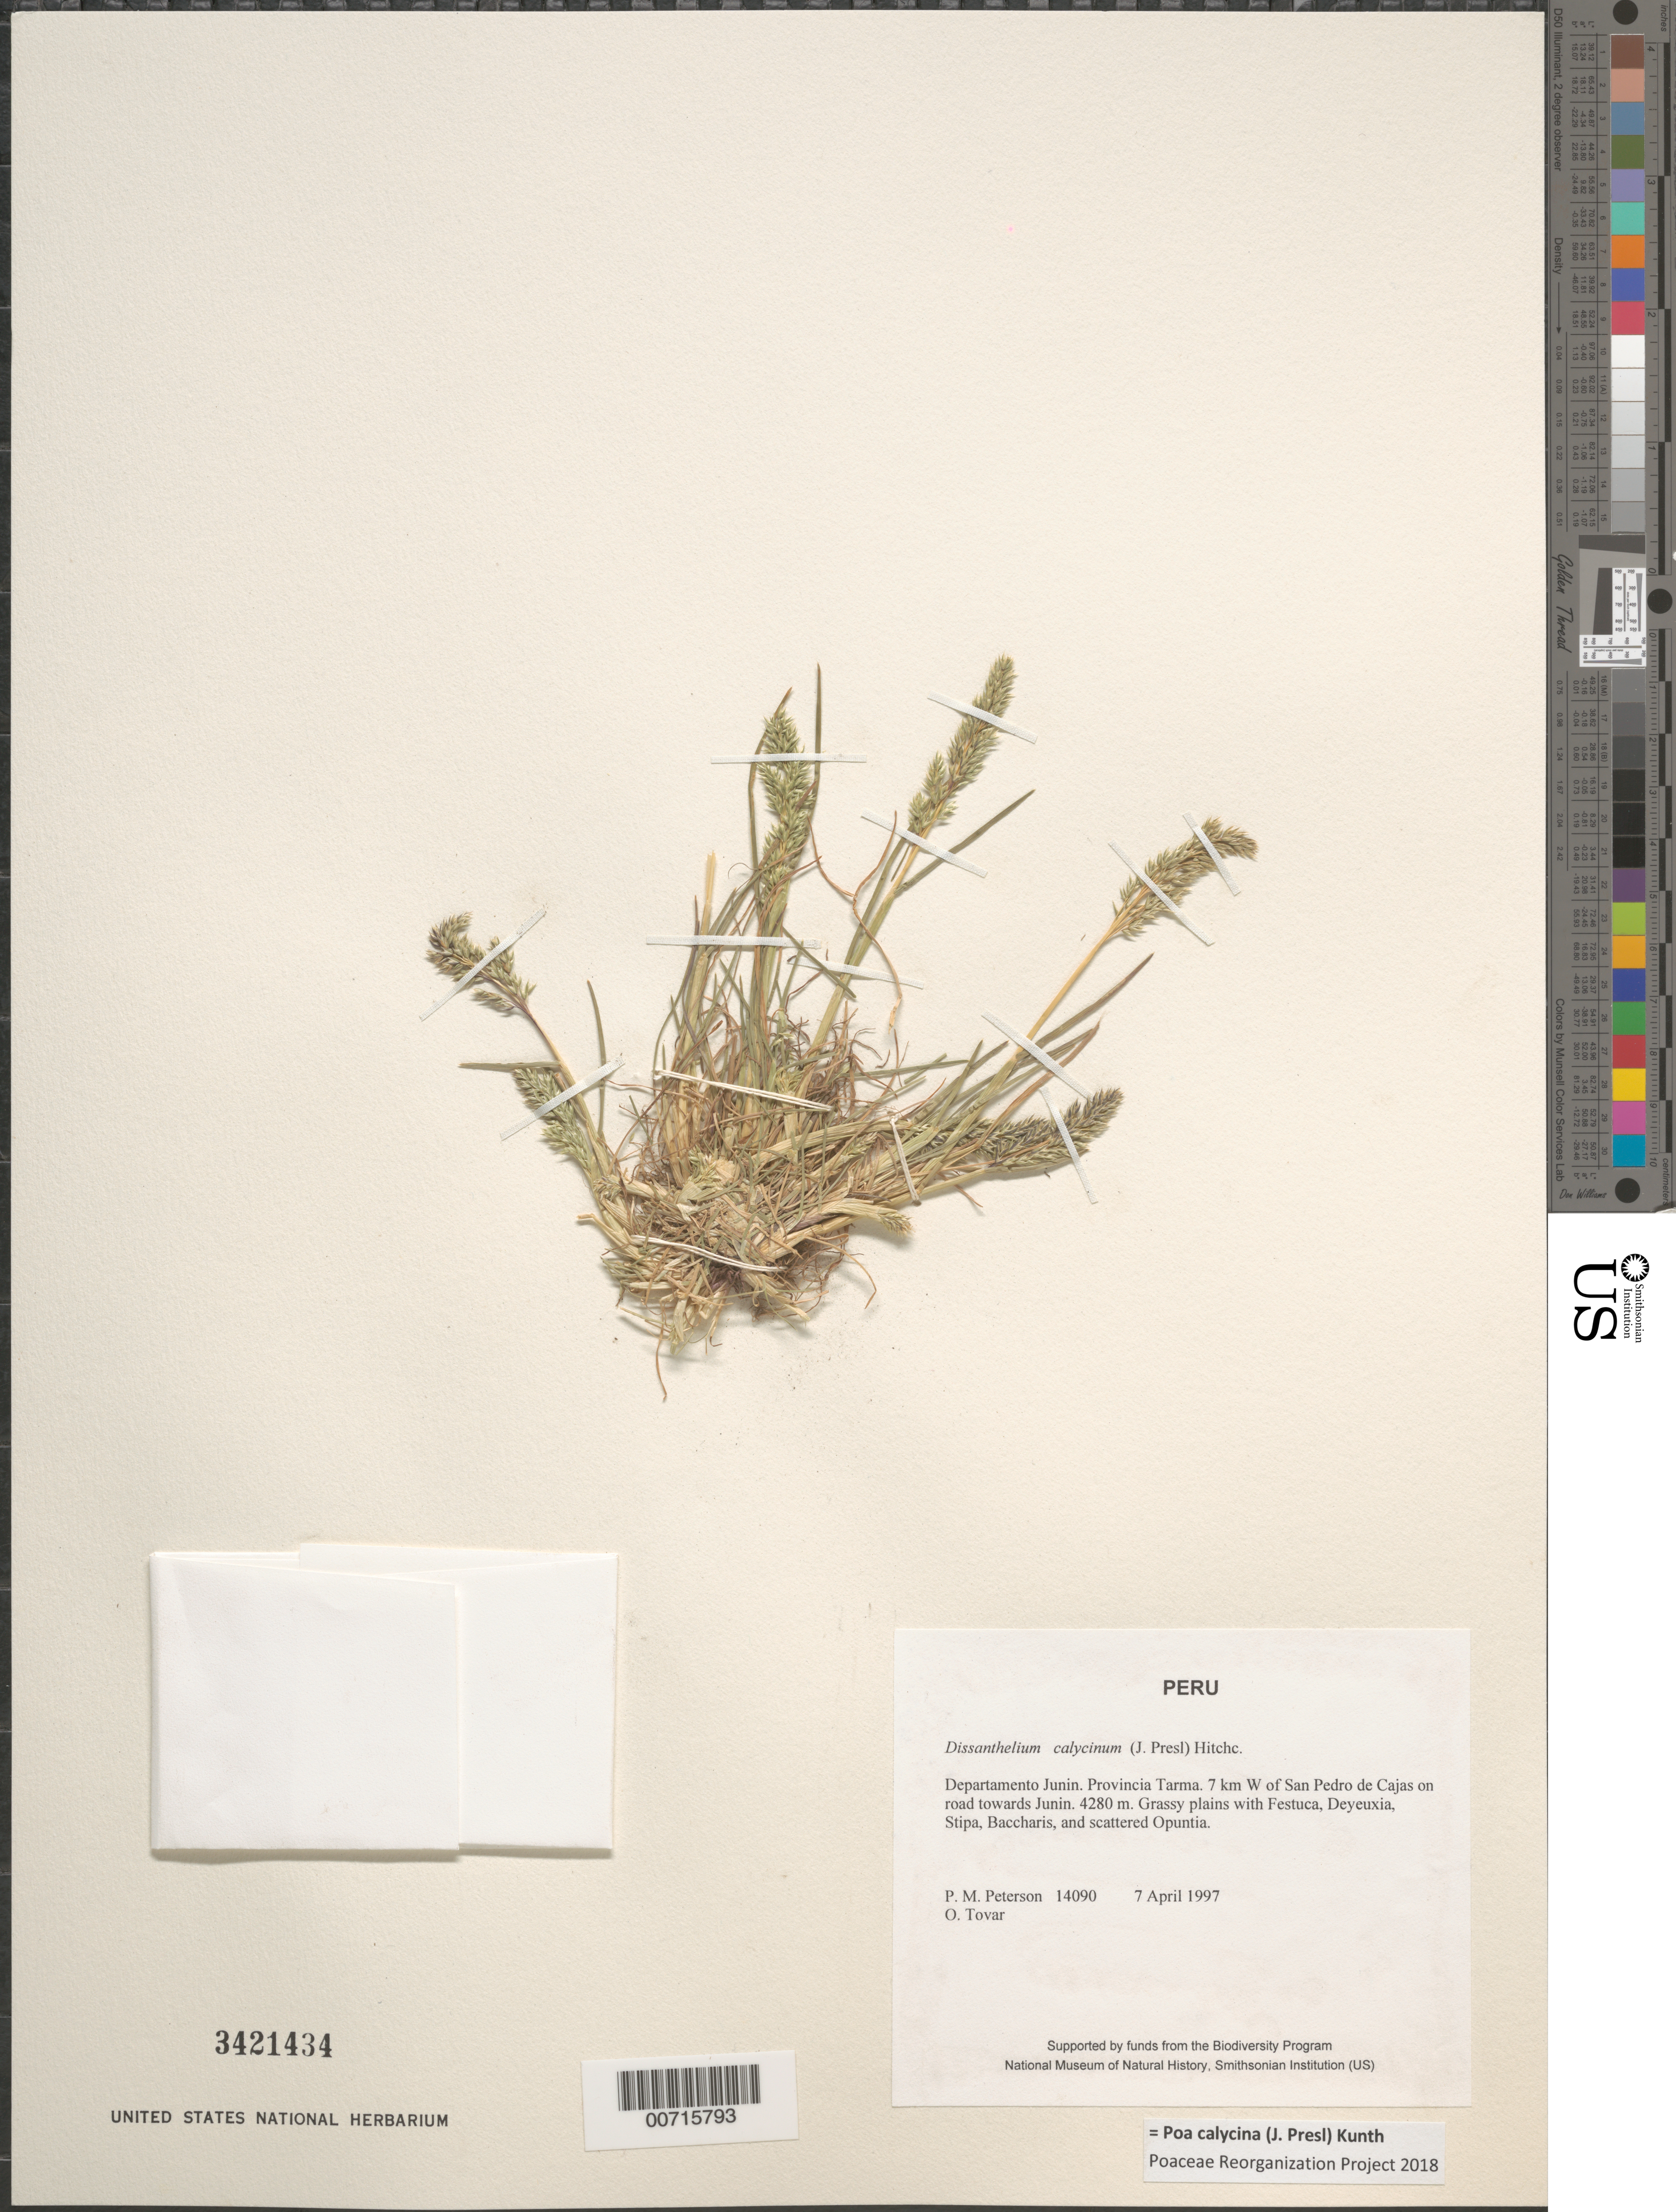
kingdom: Plantae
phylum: Tracheophyta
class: Liliopsida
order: Poales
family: Poaceae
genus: Poa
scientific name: Poa calycina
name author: (J. Presl) Kunth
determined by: Poaceae Reorganization Project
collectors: P. M. Peterson & Ó. Tovar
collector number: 14090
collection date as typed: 07 Apr 1997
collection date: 1997-04-07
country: Peru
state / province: Junín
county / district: Tarma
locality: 7 km W of San Pedro de Cajas on road towards Junin.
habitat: Grassy plains with Festuca, Deyeuxia, Stipa, Baccharis, and scattered Opuntia.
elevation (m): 4280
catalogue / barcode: US 3421434